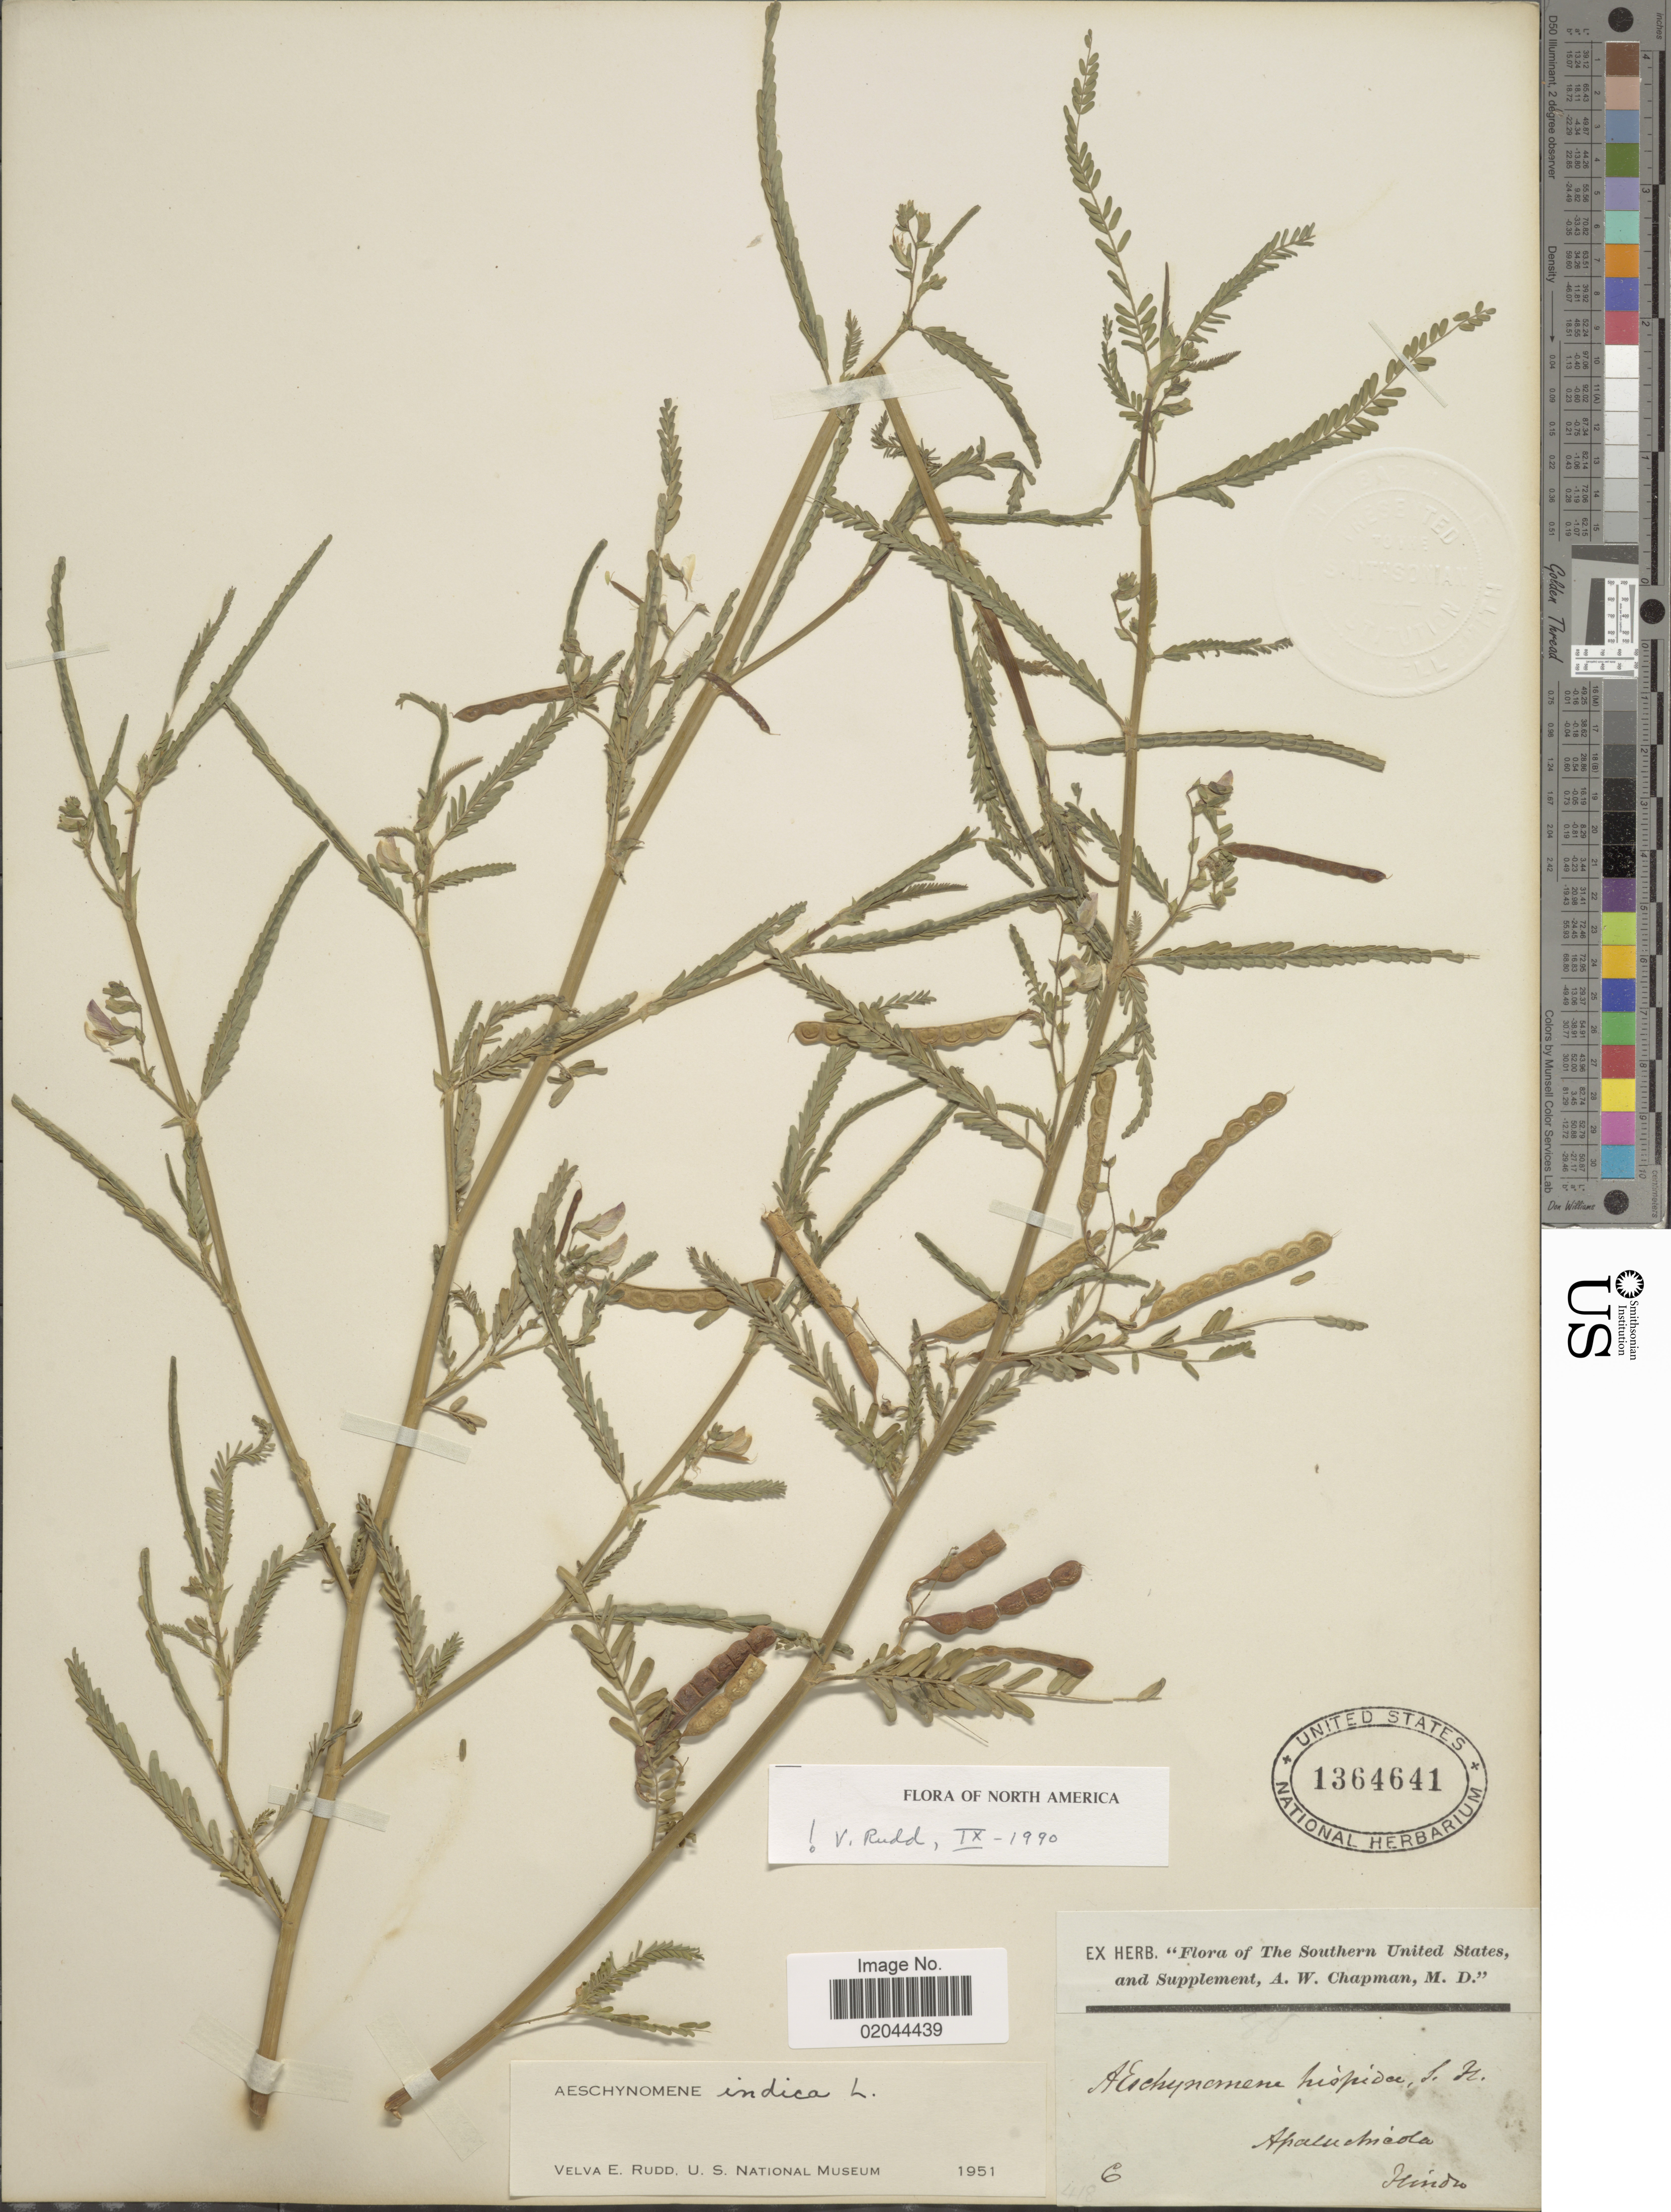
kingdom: Plantae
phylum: Tracheophyta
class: Magnoliopsida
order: Fabales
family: Fabaceae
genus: Aeschynomene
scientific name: Aeschynomene indica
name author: L.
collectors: A. W. Chapman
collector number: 418C?*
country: United States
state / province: Florida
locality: Apaluchicola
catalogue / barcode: US 1364641